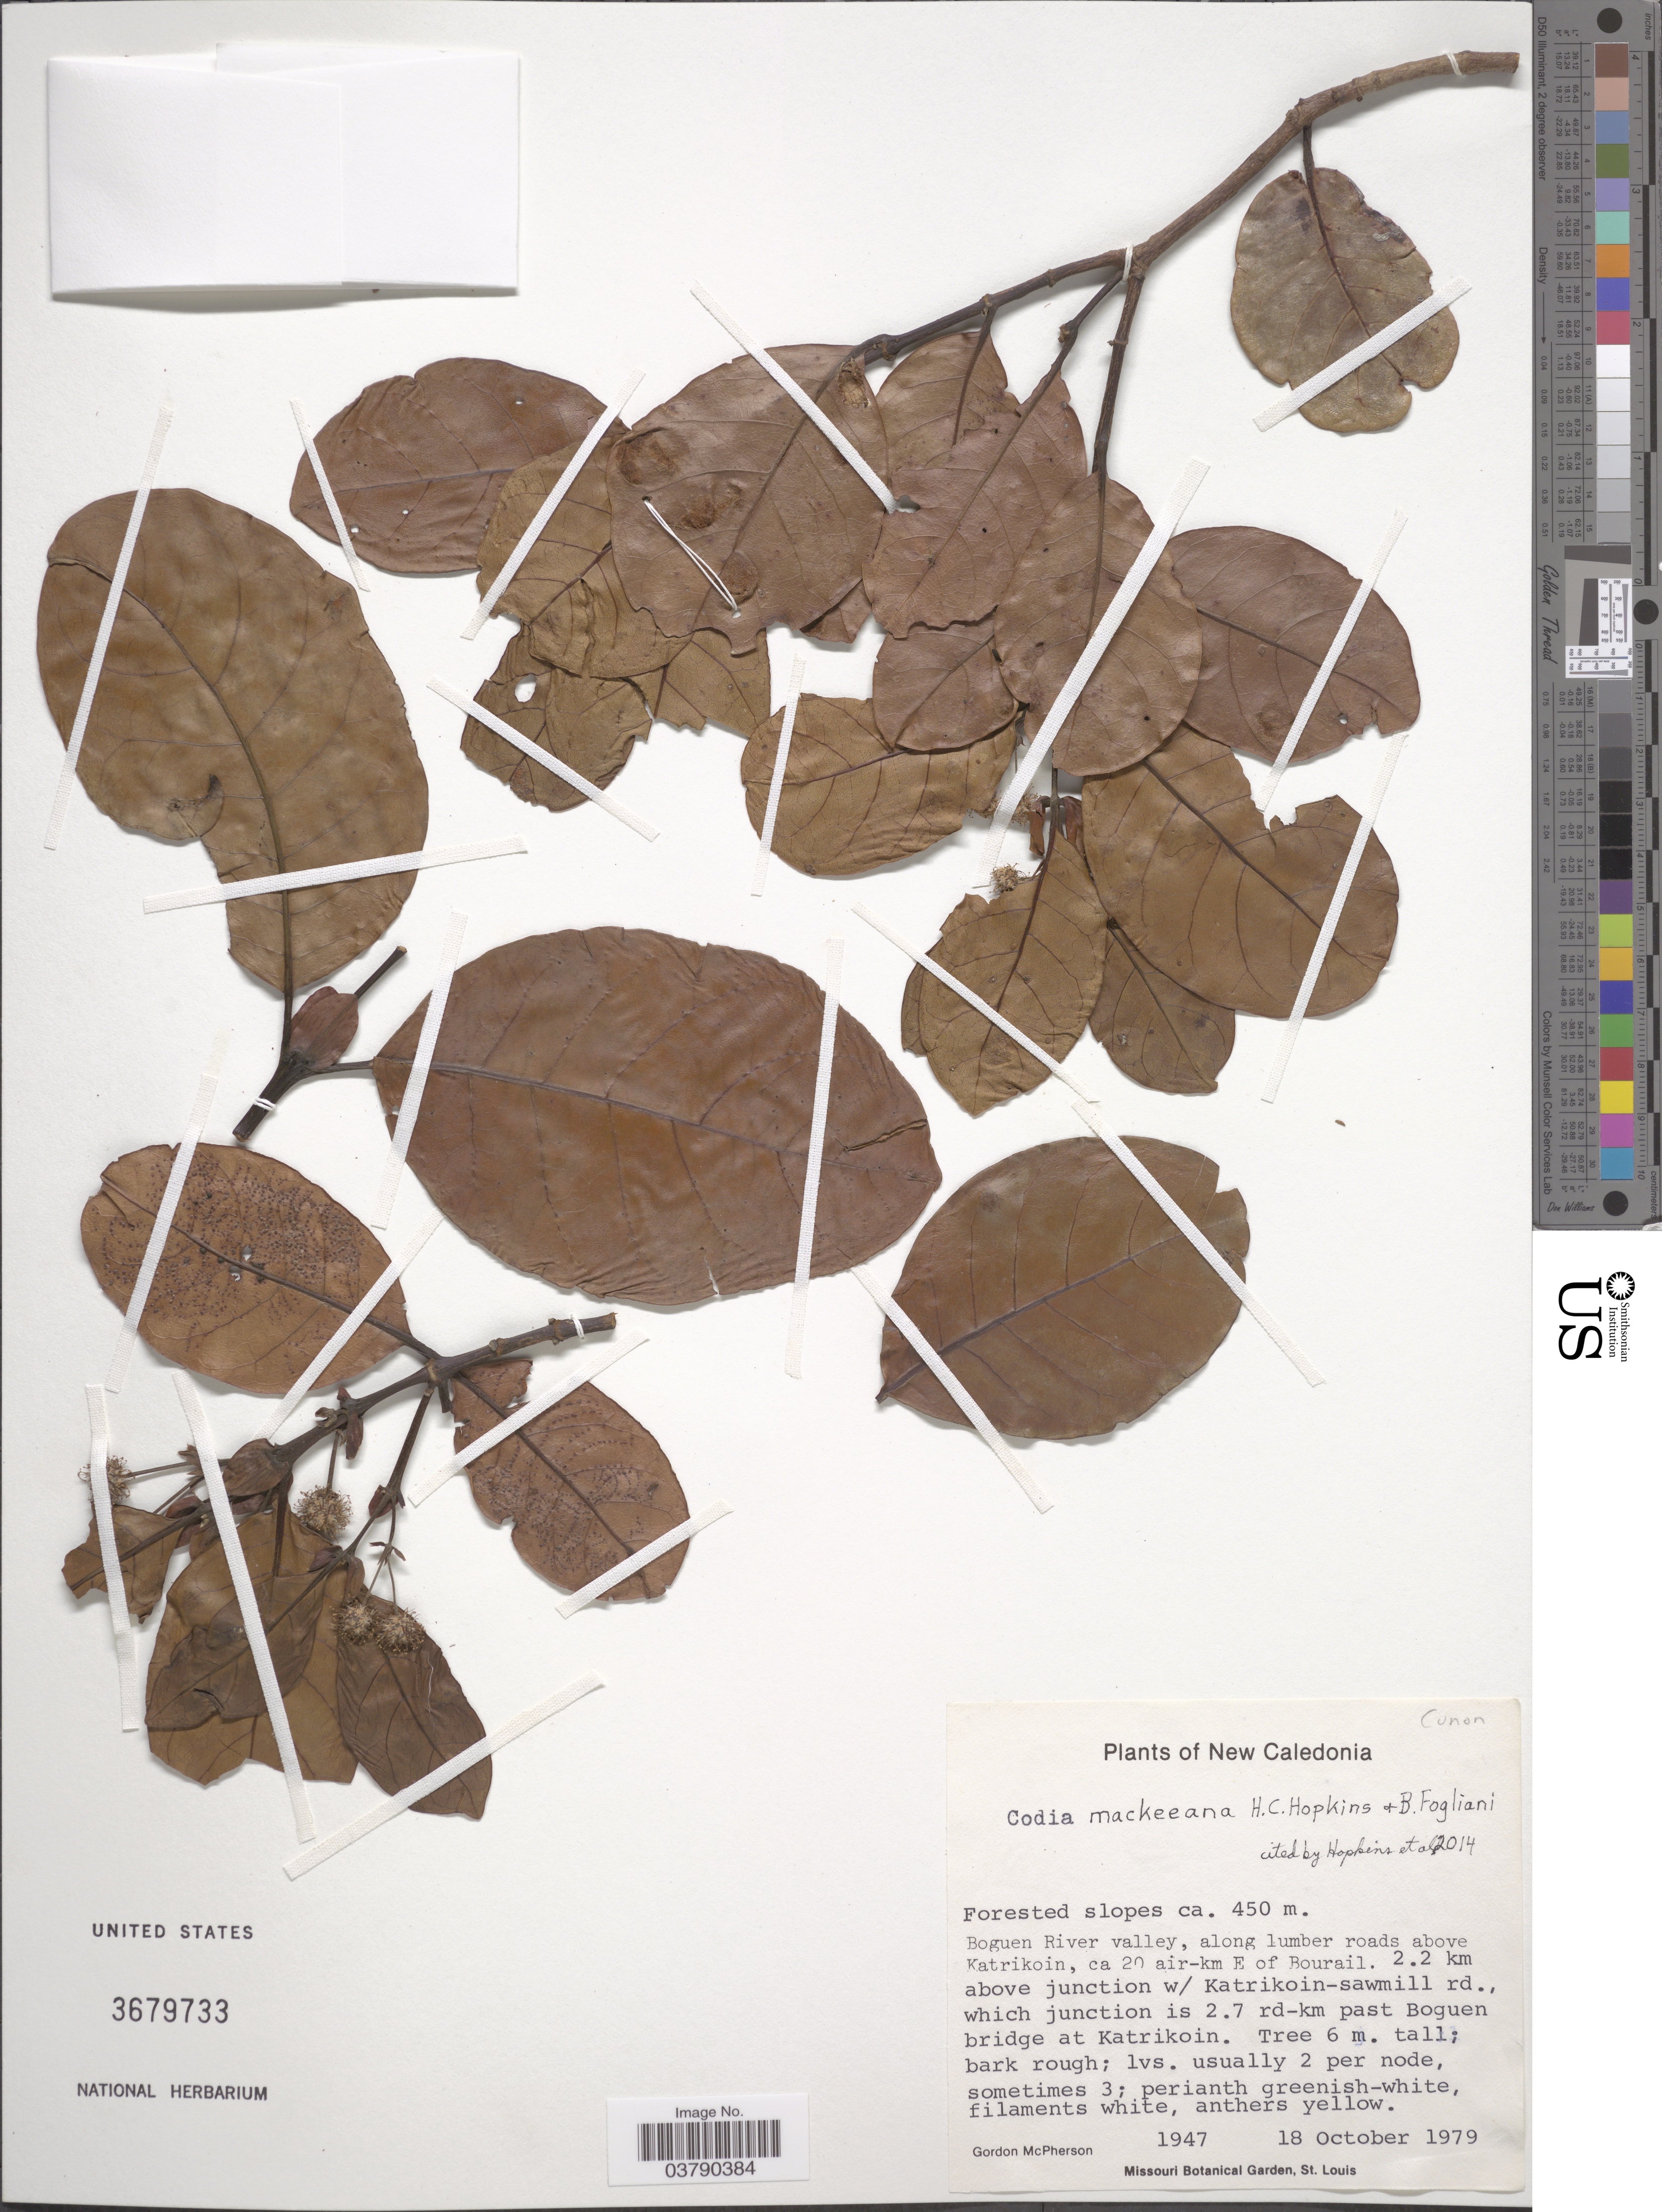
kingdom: Plantae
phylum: Tracheophyta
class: Magnoliopsida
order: Oxalidales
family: Cunoniaceae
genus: Codia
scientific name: Codia mackeeana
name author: H.C. Hopkins & Fogliani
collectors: G. McPherson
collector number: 1947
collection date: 1979-10-18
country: New Caledonia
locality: Boguen River valley, along lumber roads above Katrikoin, ca 20 air-km E of Bourail. 2.2 km above junction w/ Katrikoin-sawmill rd., which junction is 2.7 rd-km past Boguen bridge at Katrikoin.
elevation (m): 450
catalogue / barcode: US 3679733